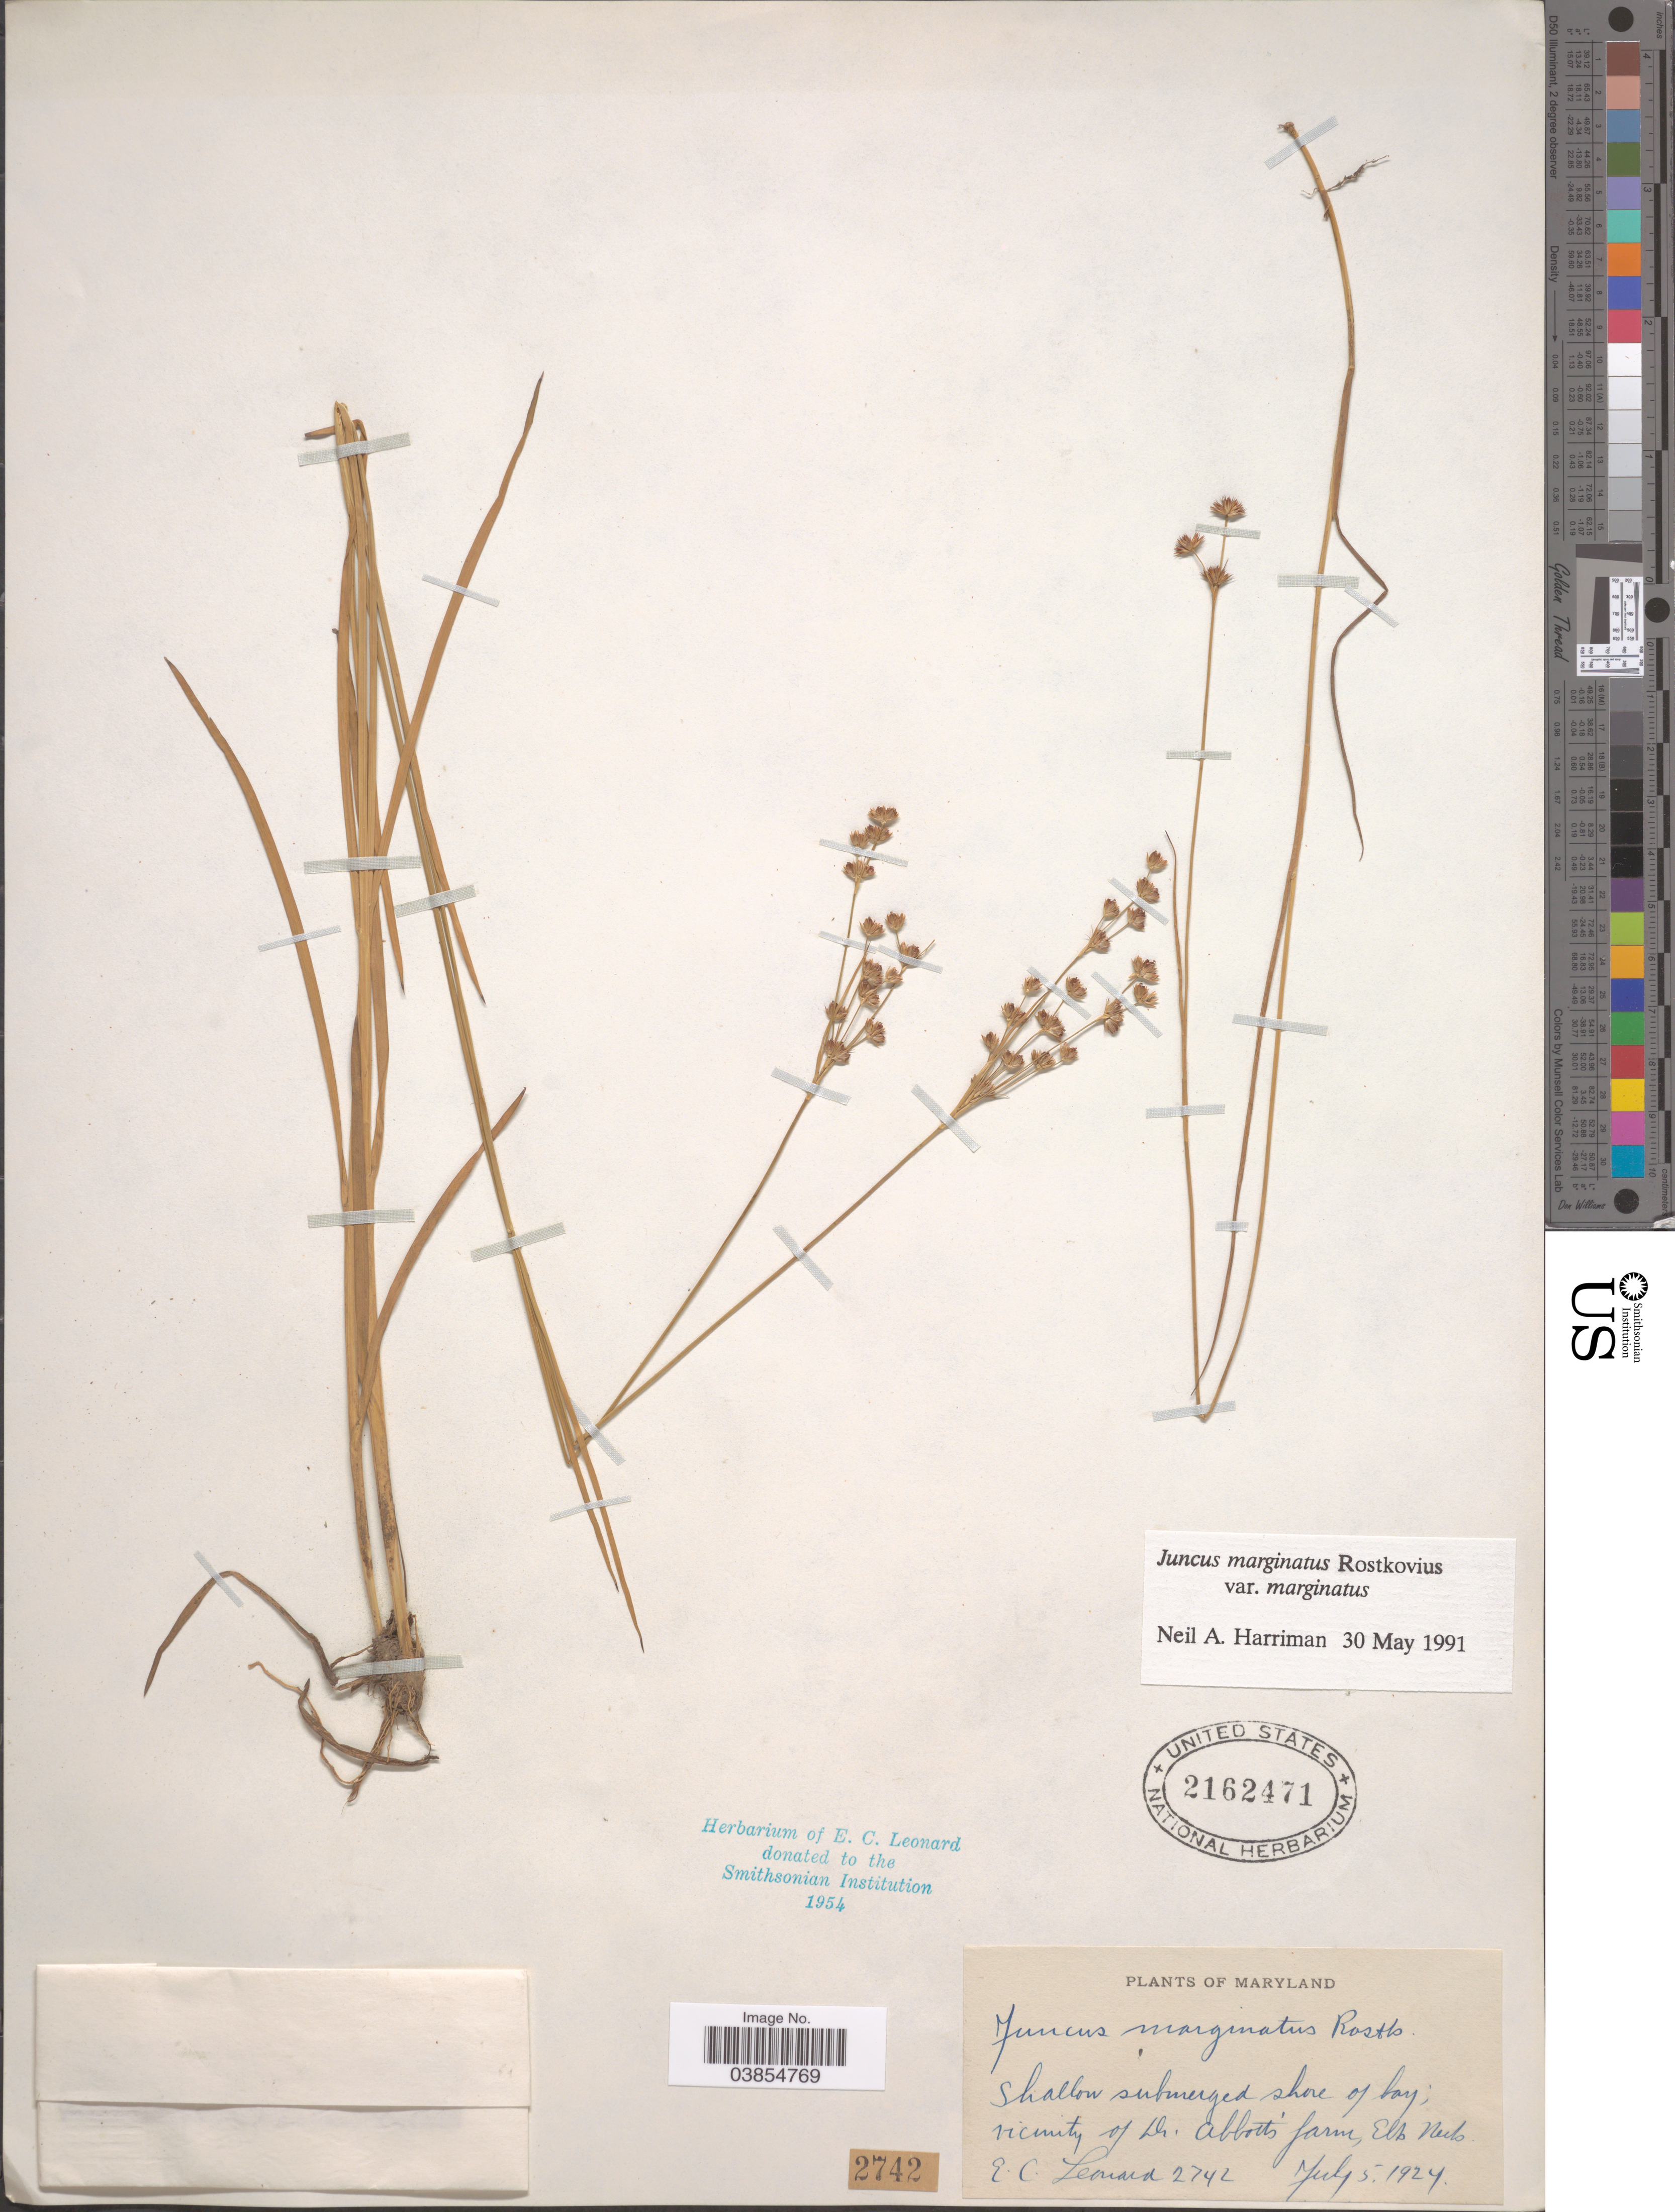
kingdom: Plantae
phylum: Tracheophyta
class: Liliopsida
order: Poales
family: Juncaceae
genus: Juncus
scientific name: Juncus marginatus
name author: Rostk.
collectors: E. C. Leonard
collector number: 2742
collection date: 1929-07-05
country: United States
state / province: Maryland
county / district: Cecil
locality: Vicinity of Dr. Abbott's farm, Elk Neek.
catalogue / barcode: US 2162471